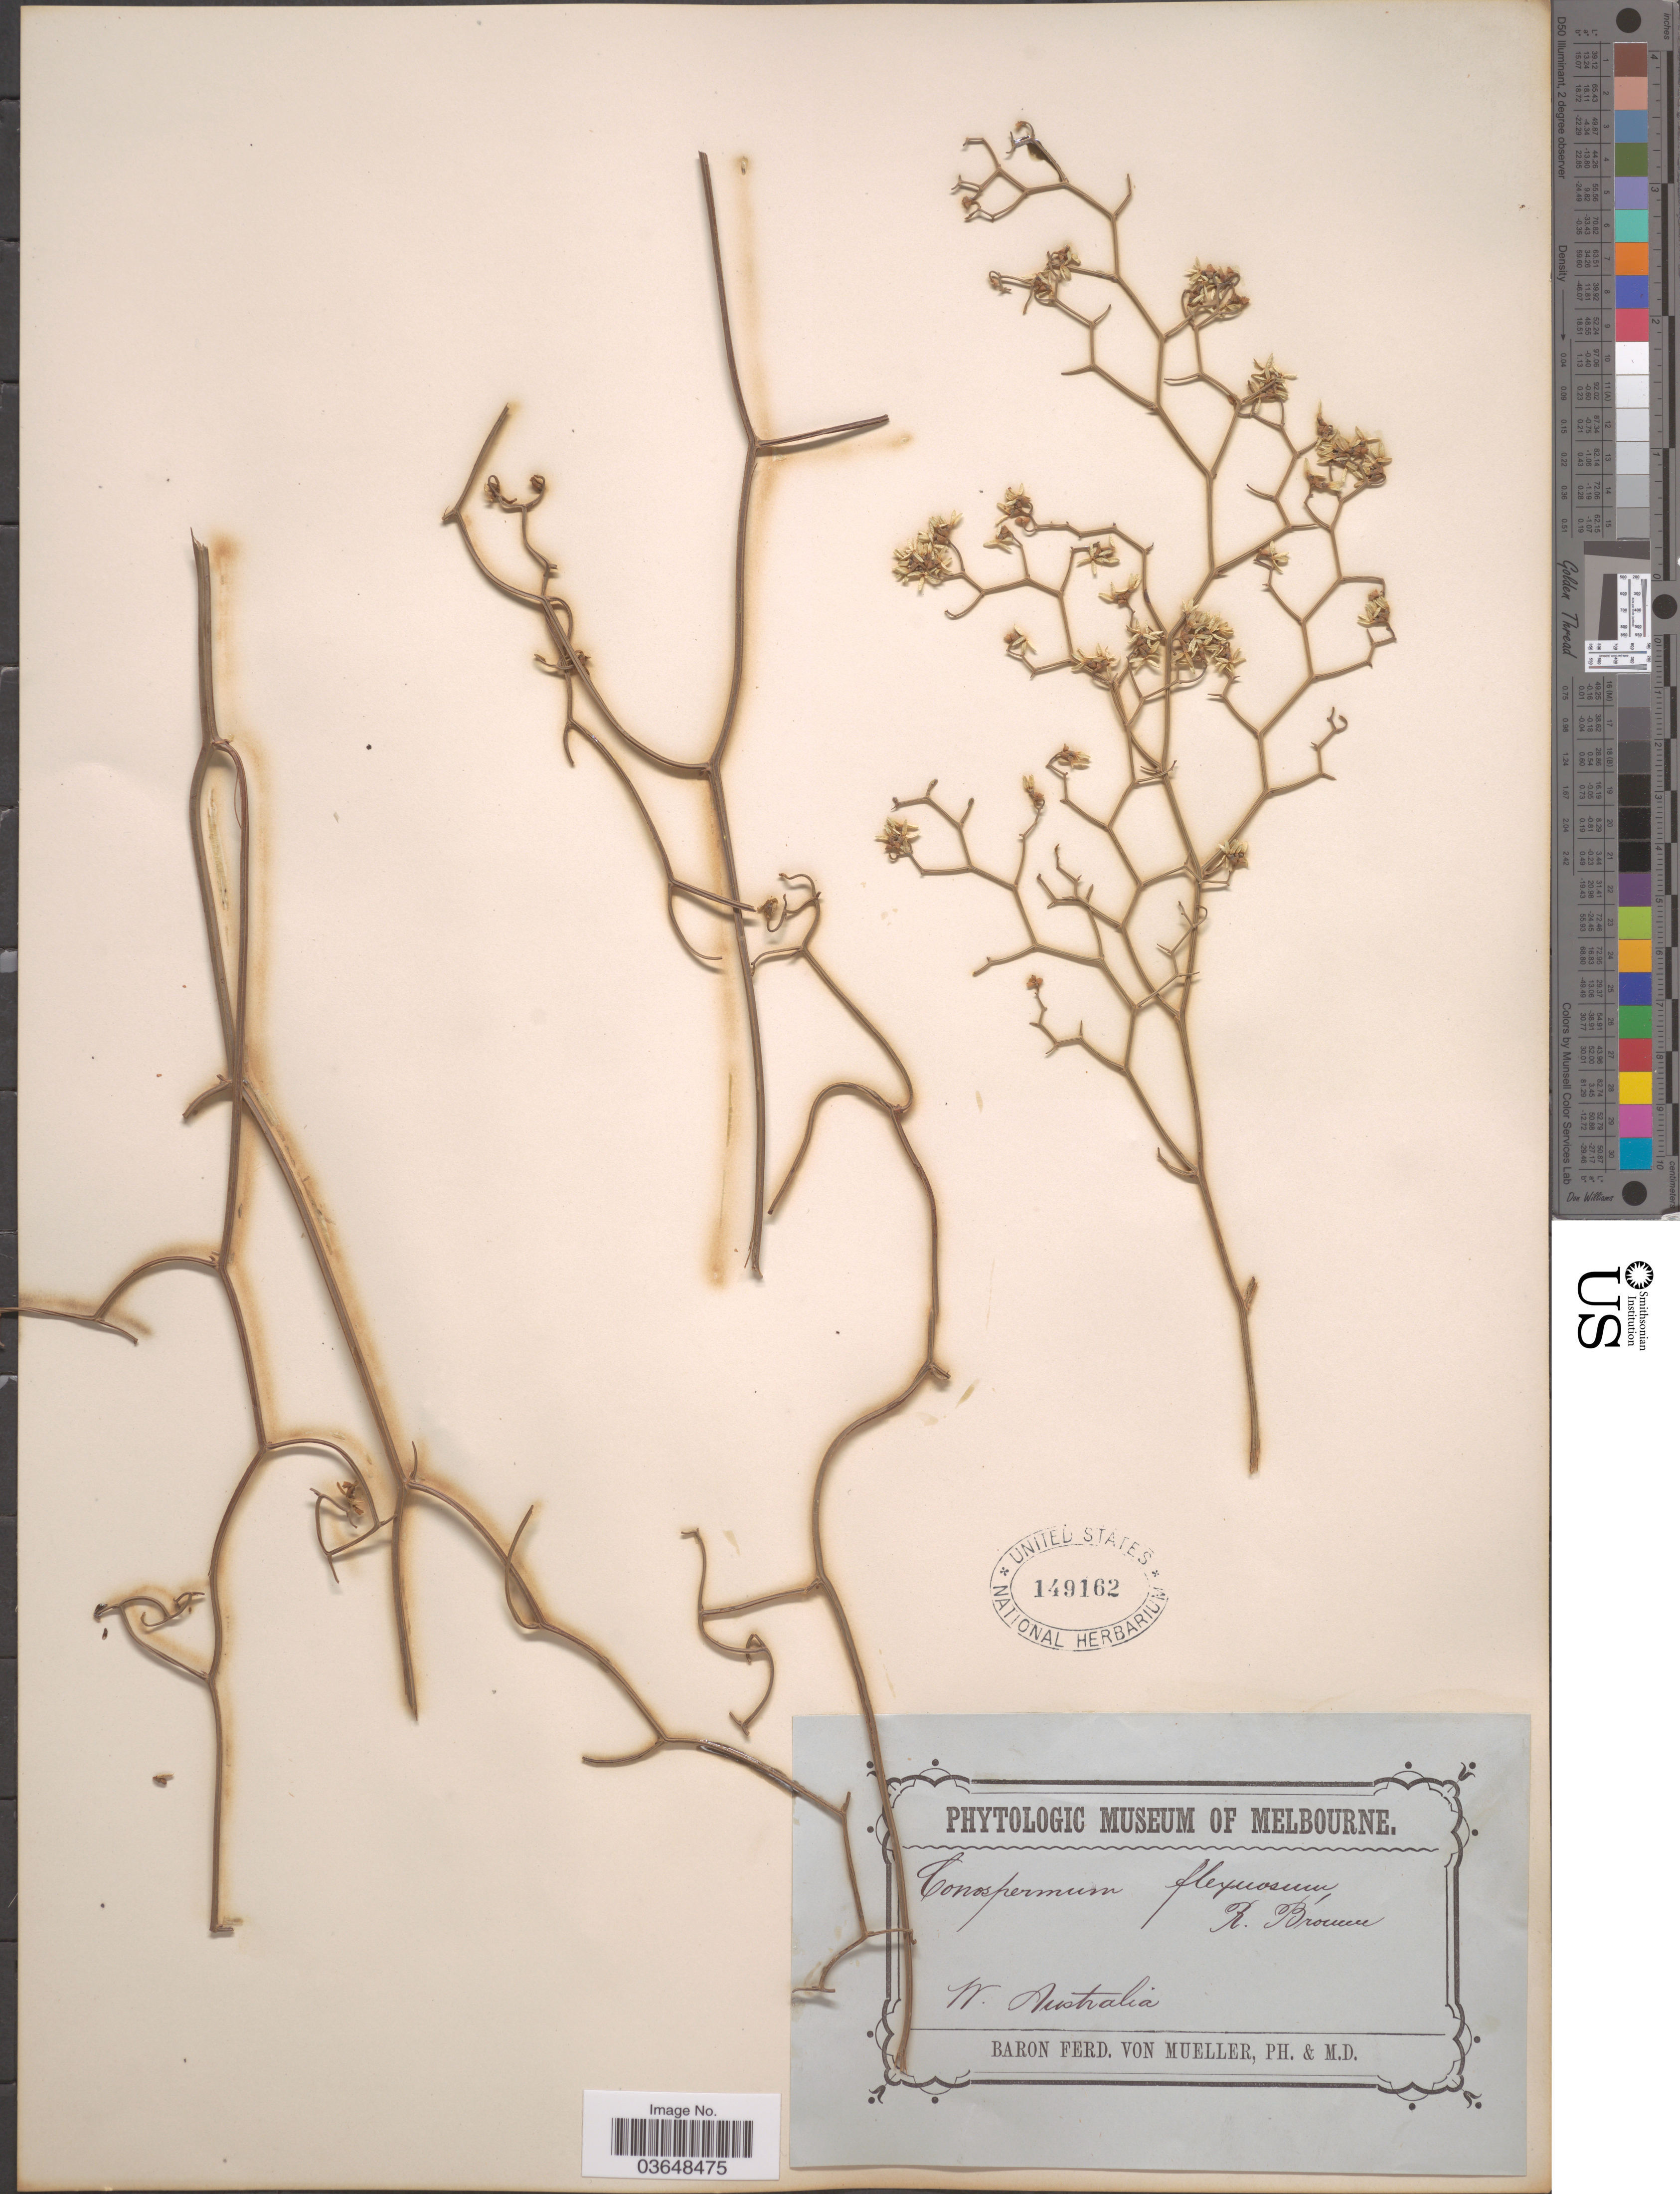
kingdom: Plantae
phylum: Tracheophyta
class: Magnoliopsida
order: Proteales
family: Proteaceae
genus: Conospermum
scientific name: Conospermum flexuosum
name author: R. Br.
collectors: F. Mueller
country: Australia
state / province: Western Australia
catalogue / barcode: US 149162